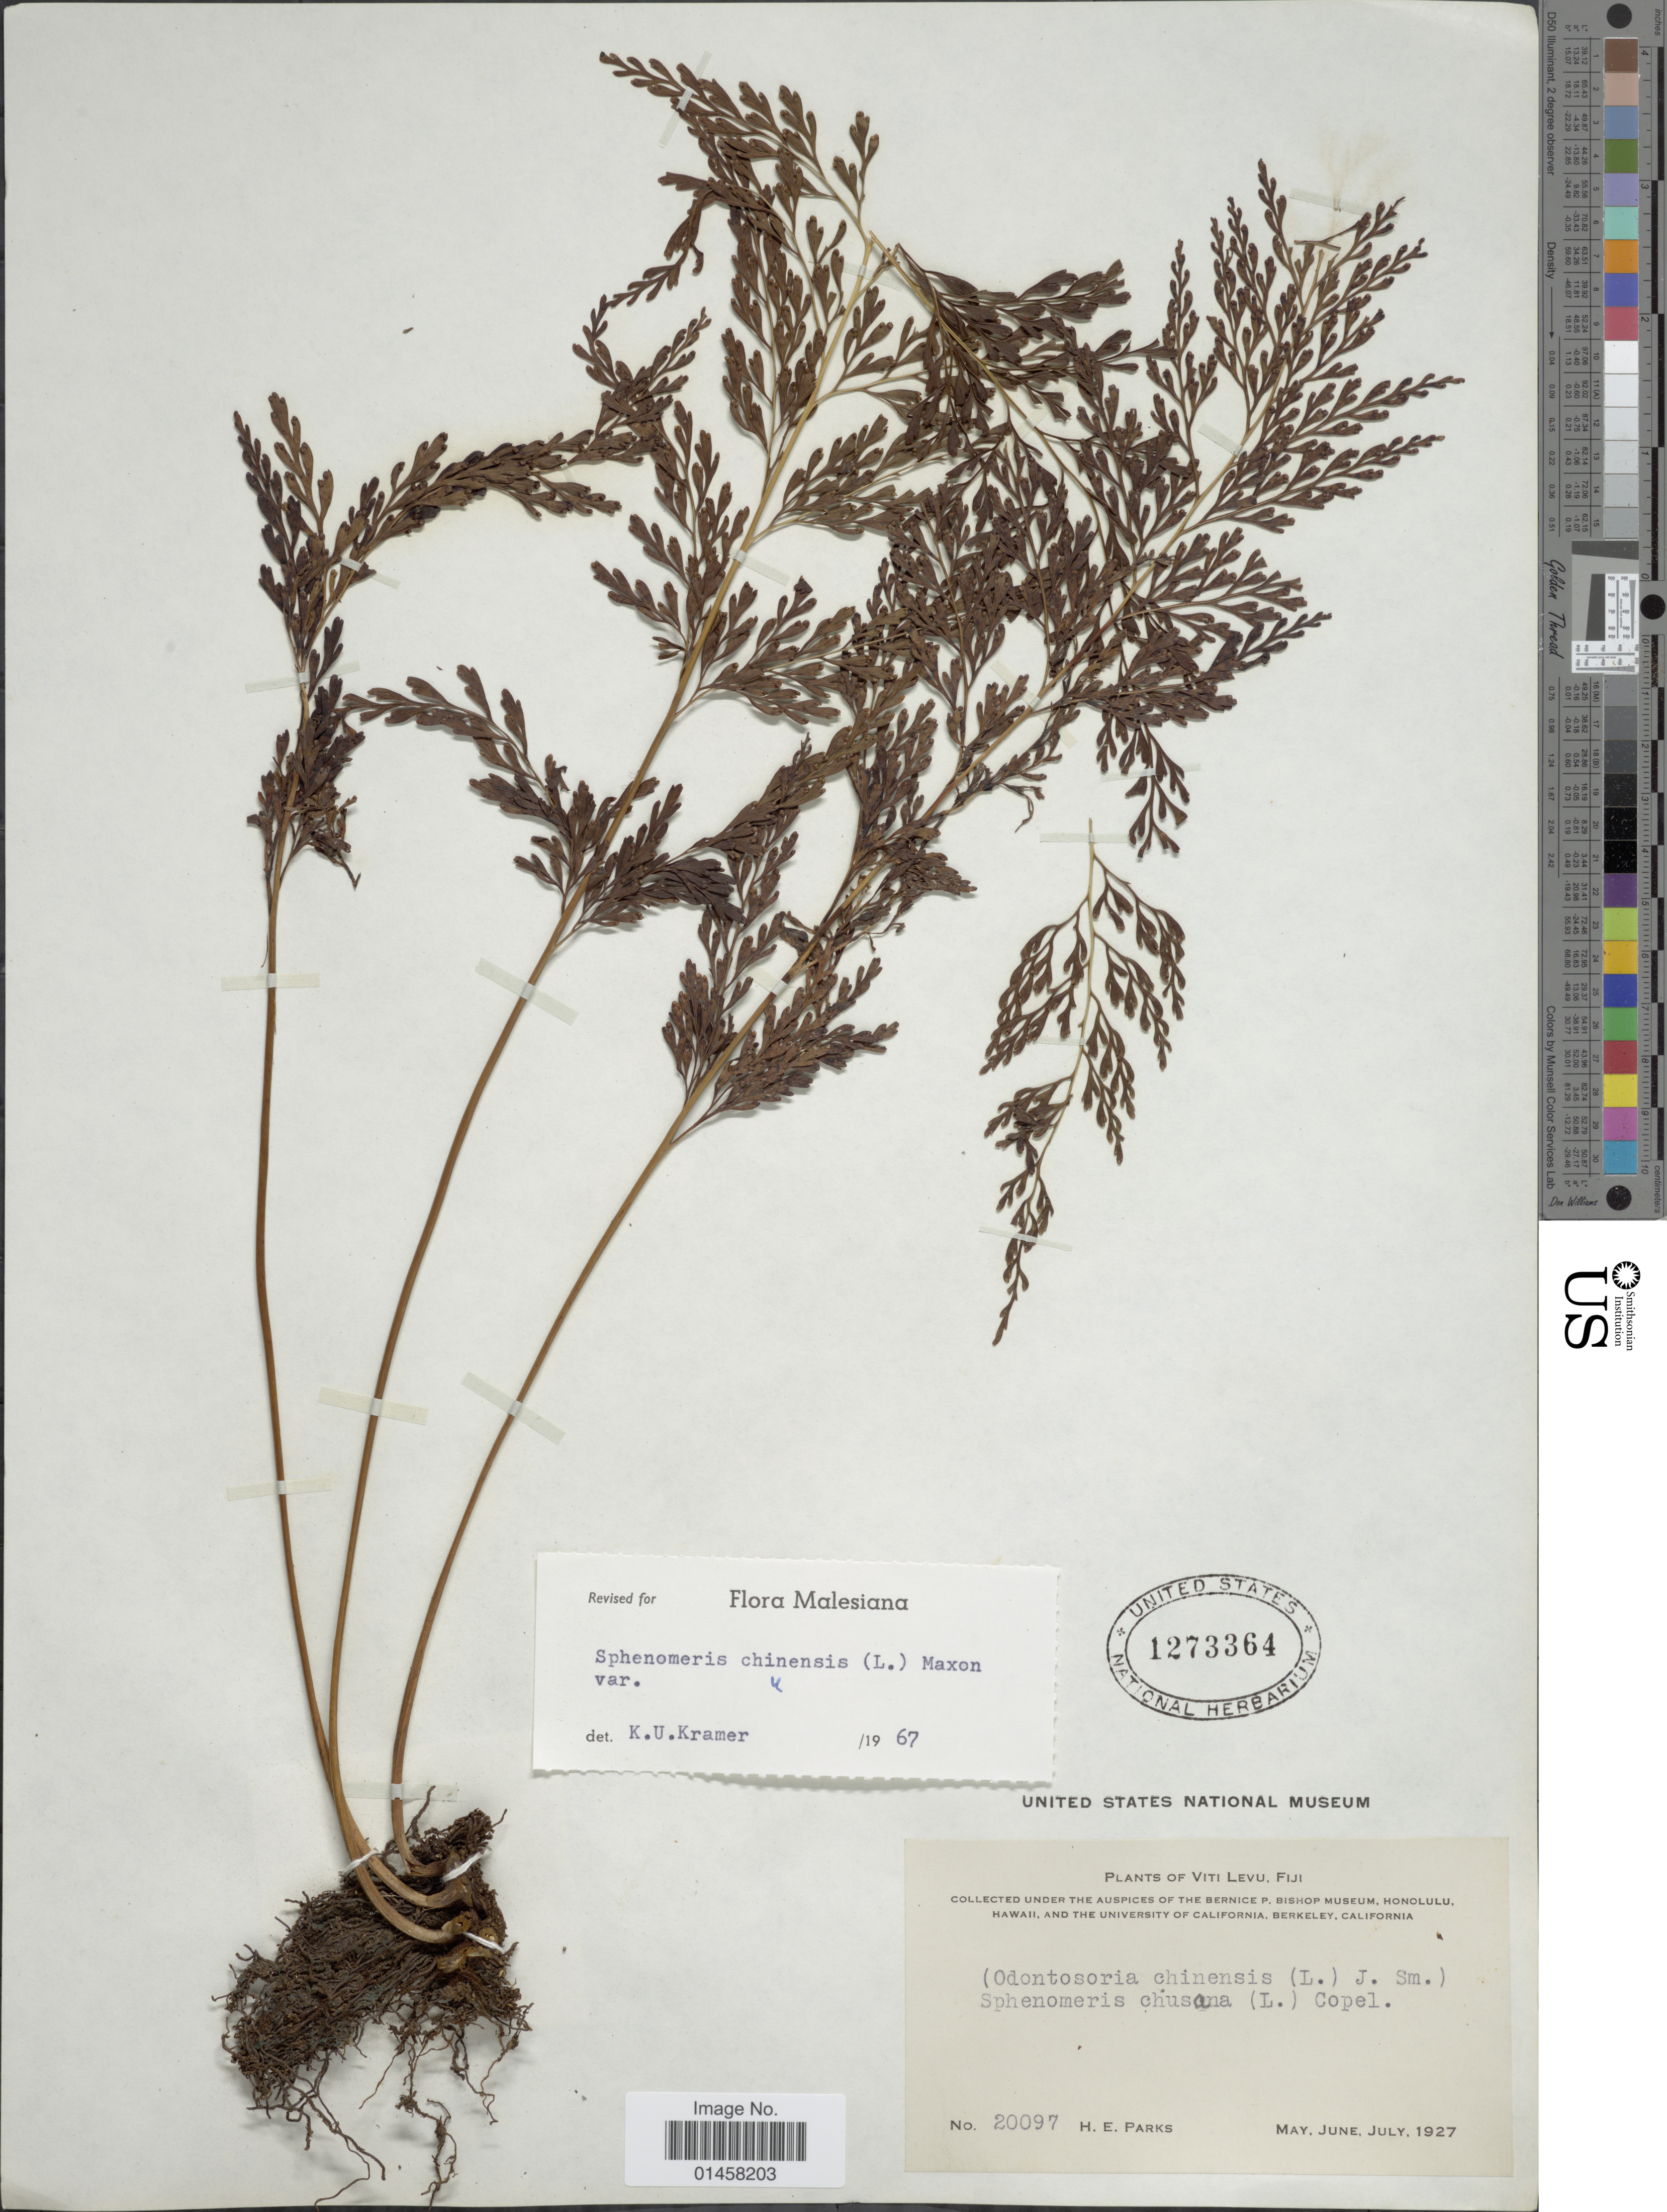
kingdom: Plantae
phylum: Tracheophyta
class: Polypodiopsida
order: Polypodiales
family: Lindsaeaceae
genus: Sphenomeris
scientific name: Sphenomeris chinensis var. chinensis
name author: (L.) Maxon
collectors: H. E. Parks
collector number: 20097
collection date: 1927-05/1927-07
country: Fiji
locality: Viti Levu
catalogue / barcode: US 1273364